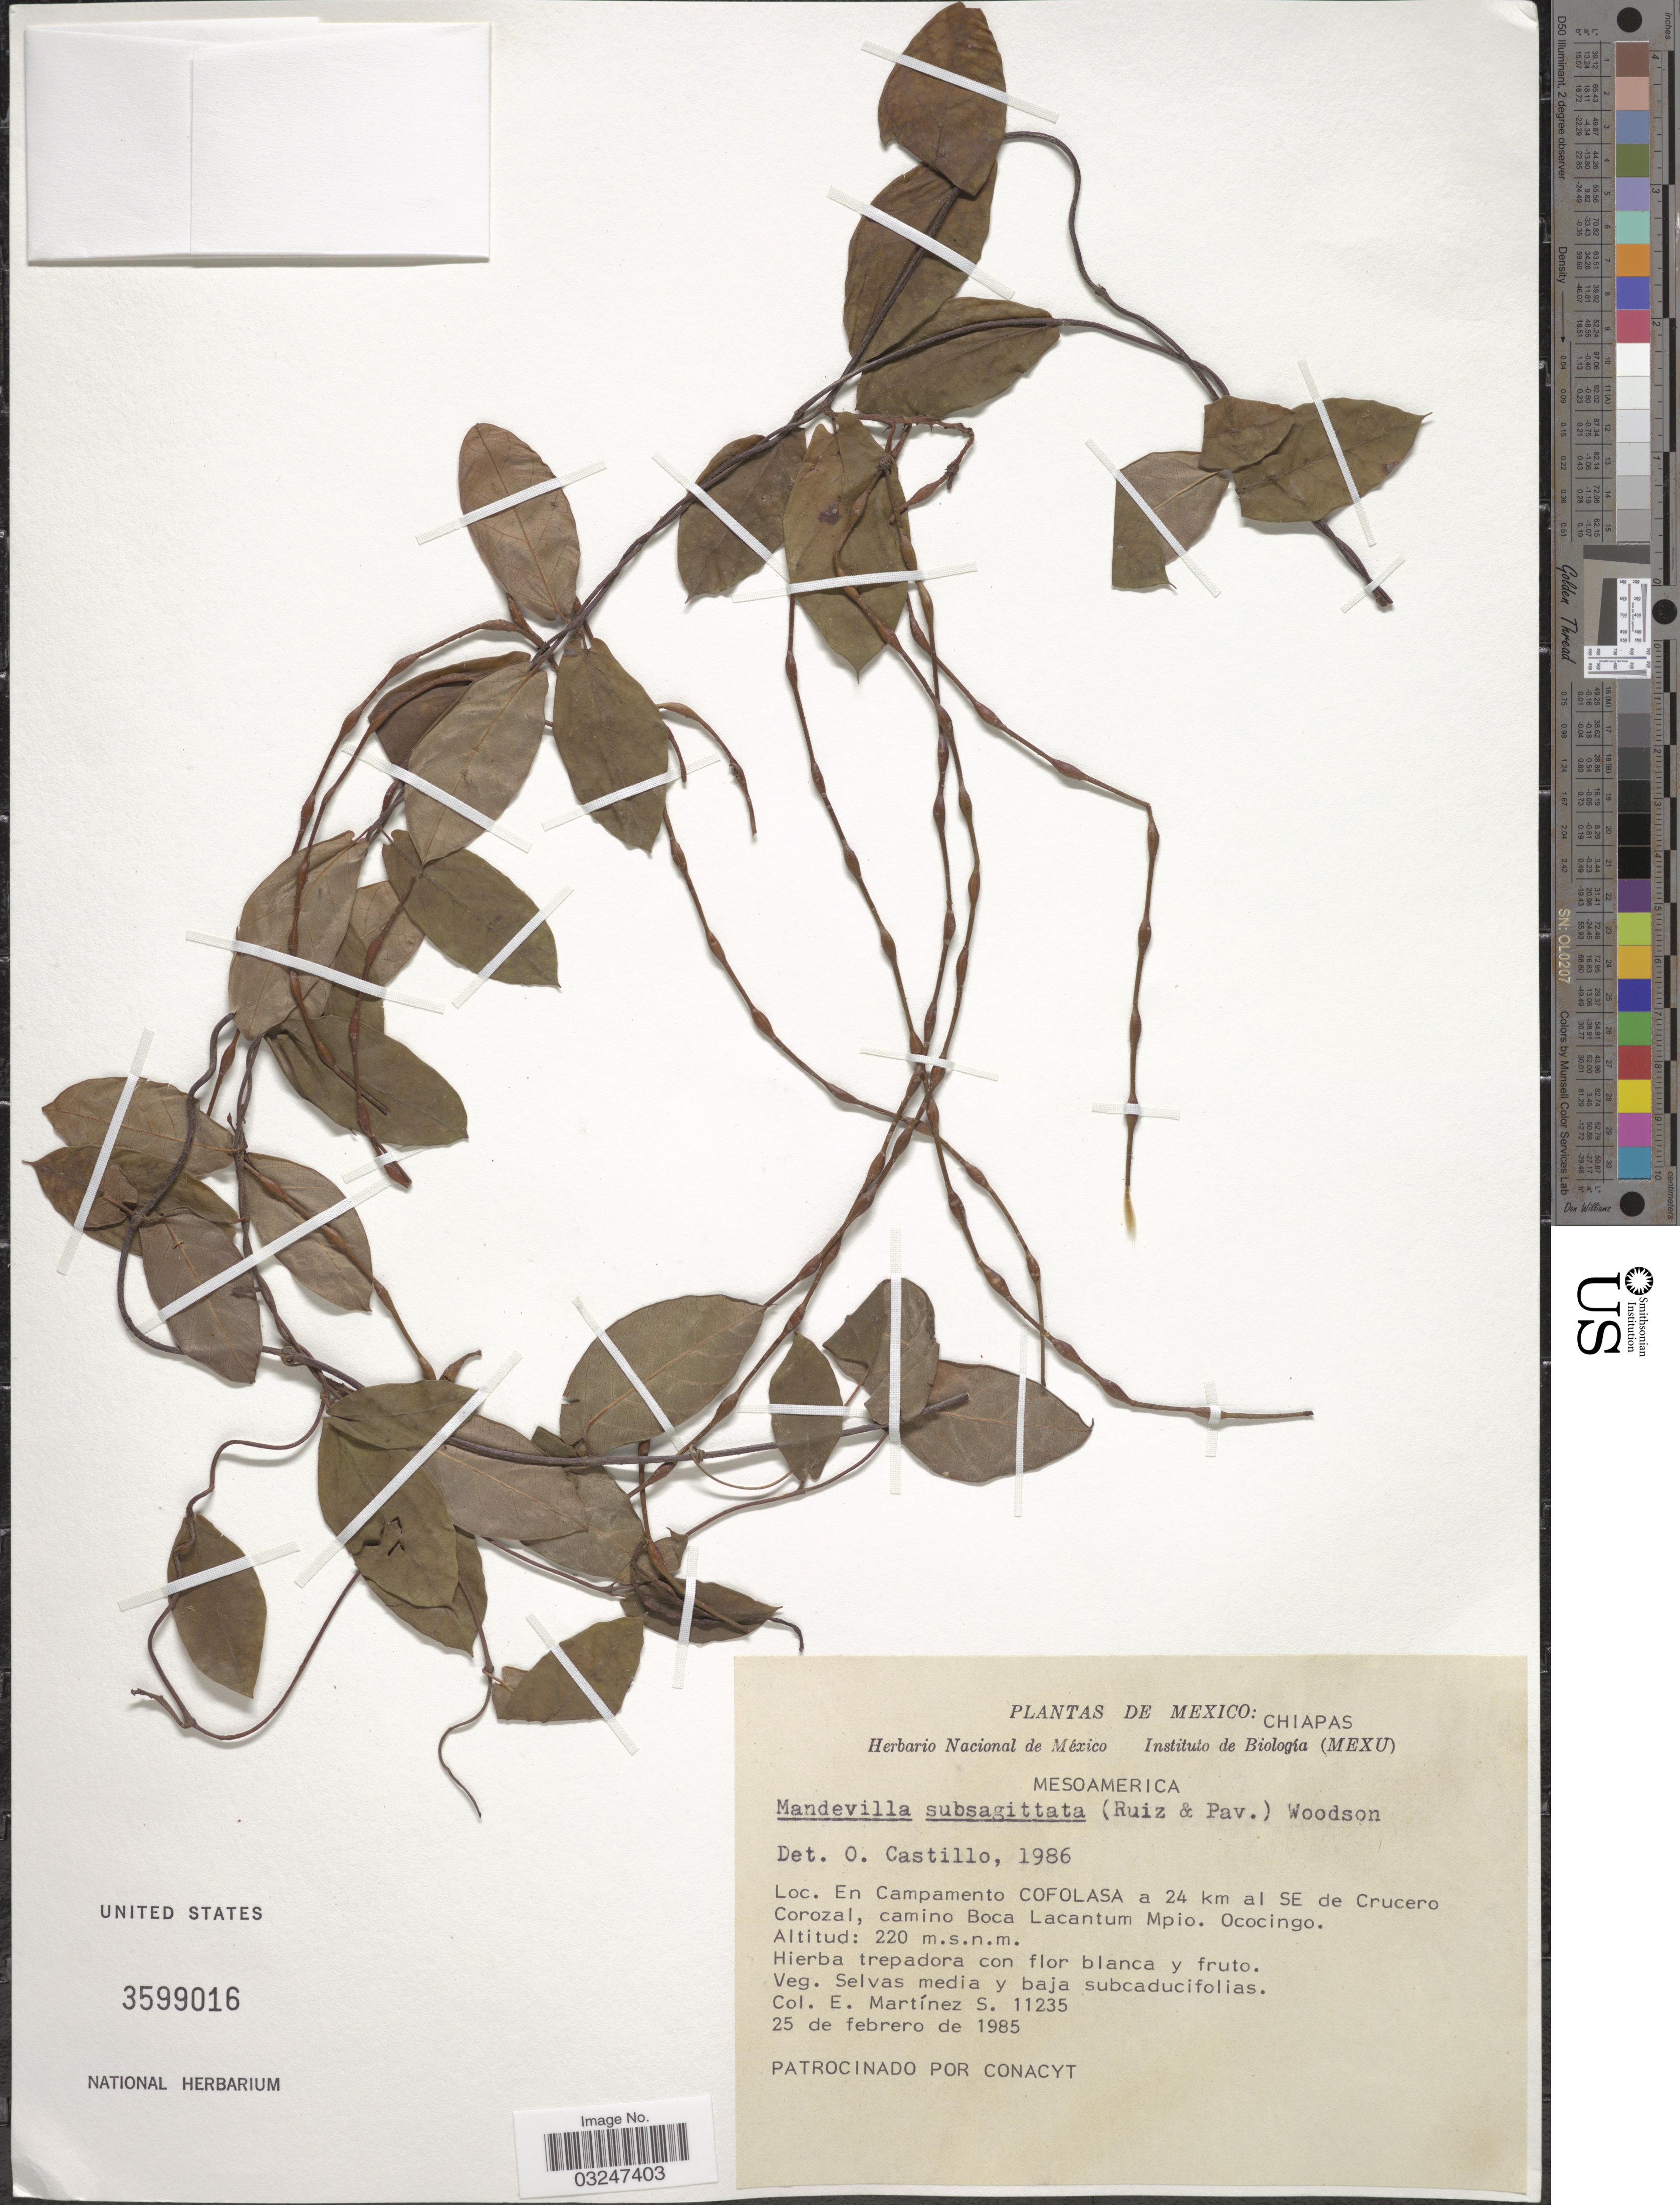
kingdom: Plantae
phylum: Tracheophyta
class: Magnoliopsida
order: Gentianales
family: Apocynaceae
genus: Mandevilla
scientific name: Mandevilla subsagittata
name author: (Ruiz & Pav.) Woodson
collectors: E. M. Martínez S.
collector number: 11235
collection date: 1985-02-25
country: Mexico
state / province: Chiapas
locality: En Campamento Cofolasa a 24 km al SE de Crucero Corozal, camino Boca Lacantum Mpio. Ococingo.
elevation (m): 220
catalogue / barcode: US 3599016